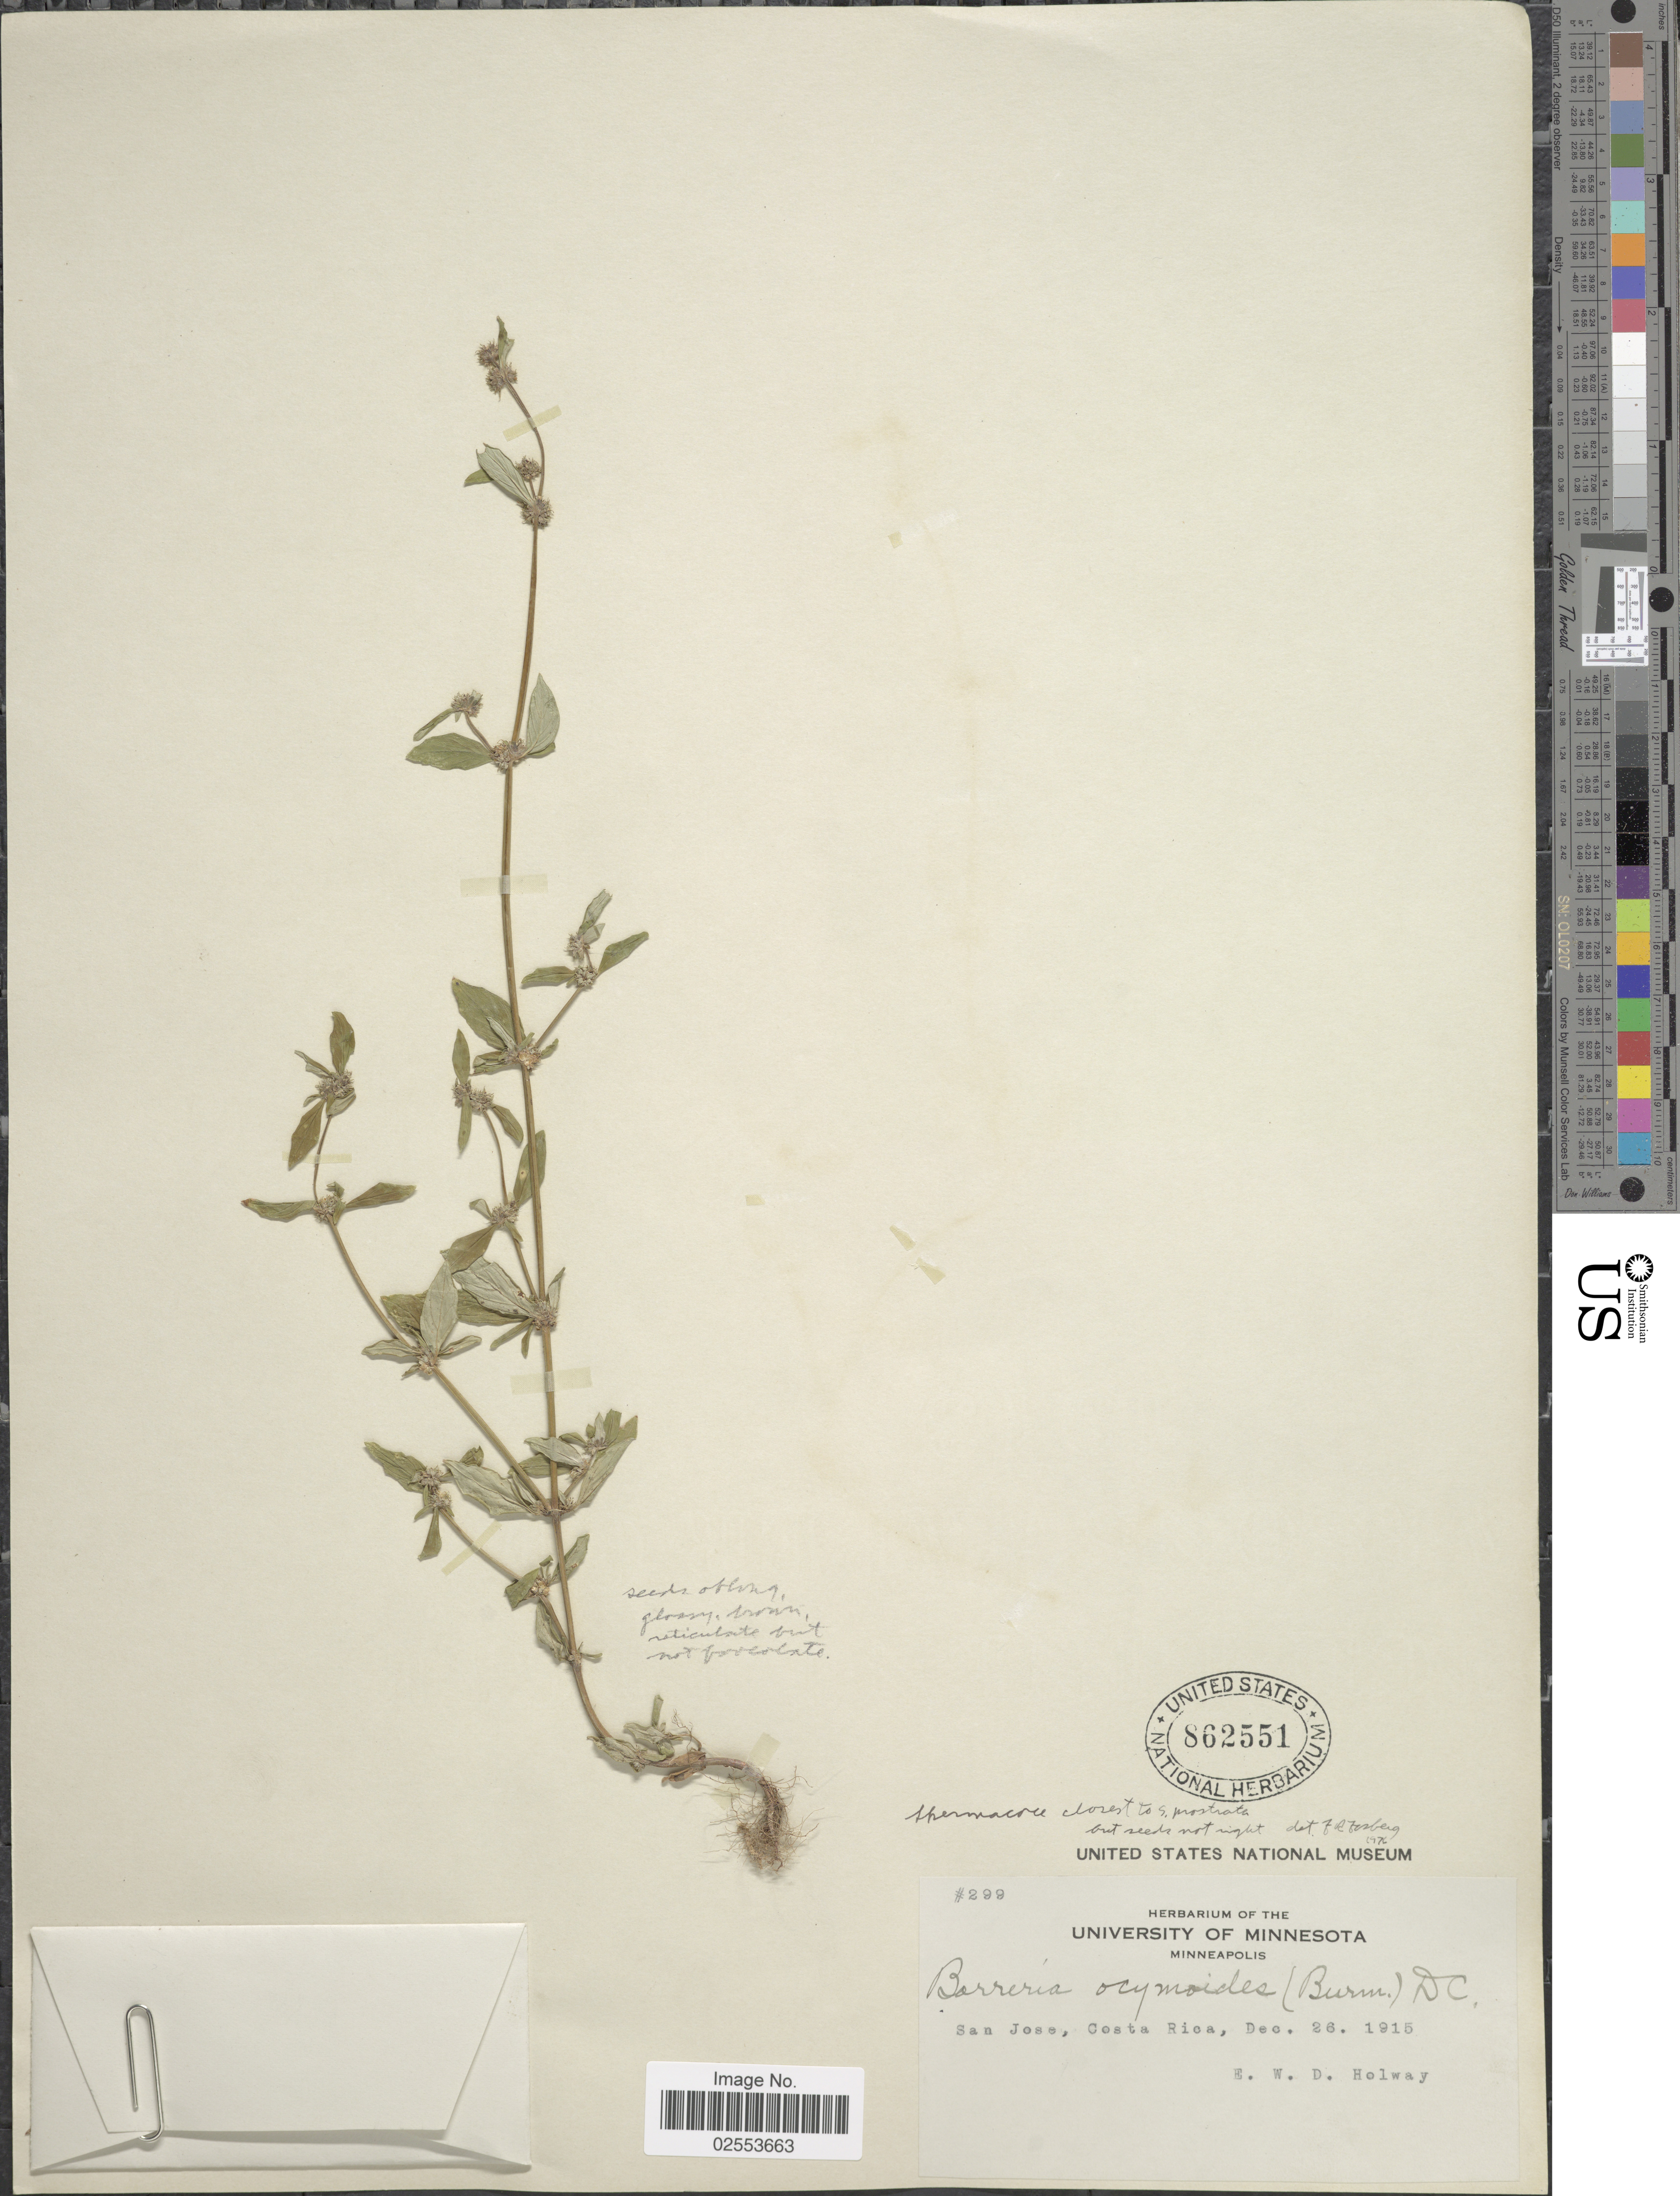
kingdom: Plantae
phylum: Tracheophyta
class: Magnoliopsida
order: Gentianales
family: Rubiaceae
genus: Spermacoce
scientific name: Spermacoce prostrata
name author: Aubl.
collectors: E. W. D. Holway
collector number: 299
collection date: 1915-12-26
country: Costa Rica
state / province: San José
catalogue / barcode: US 862551